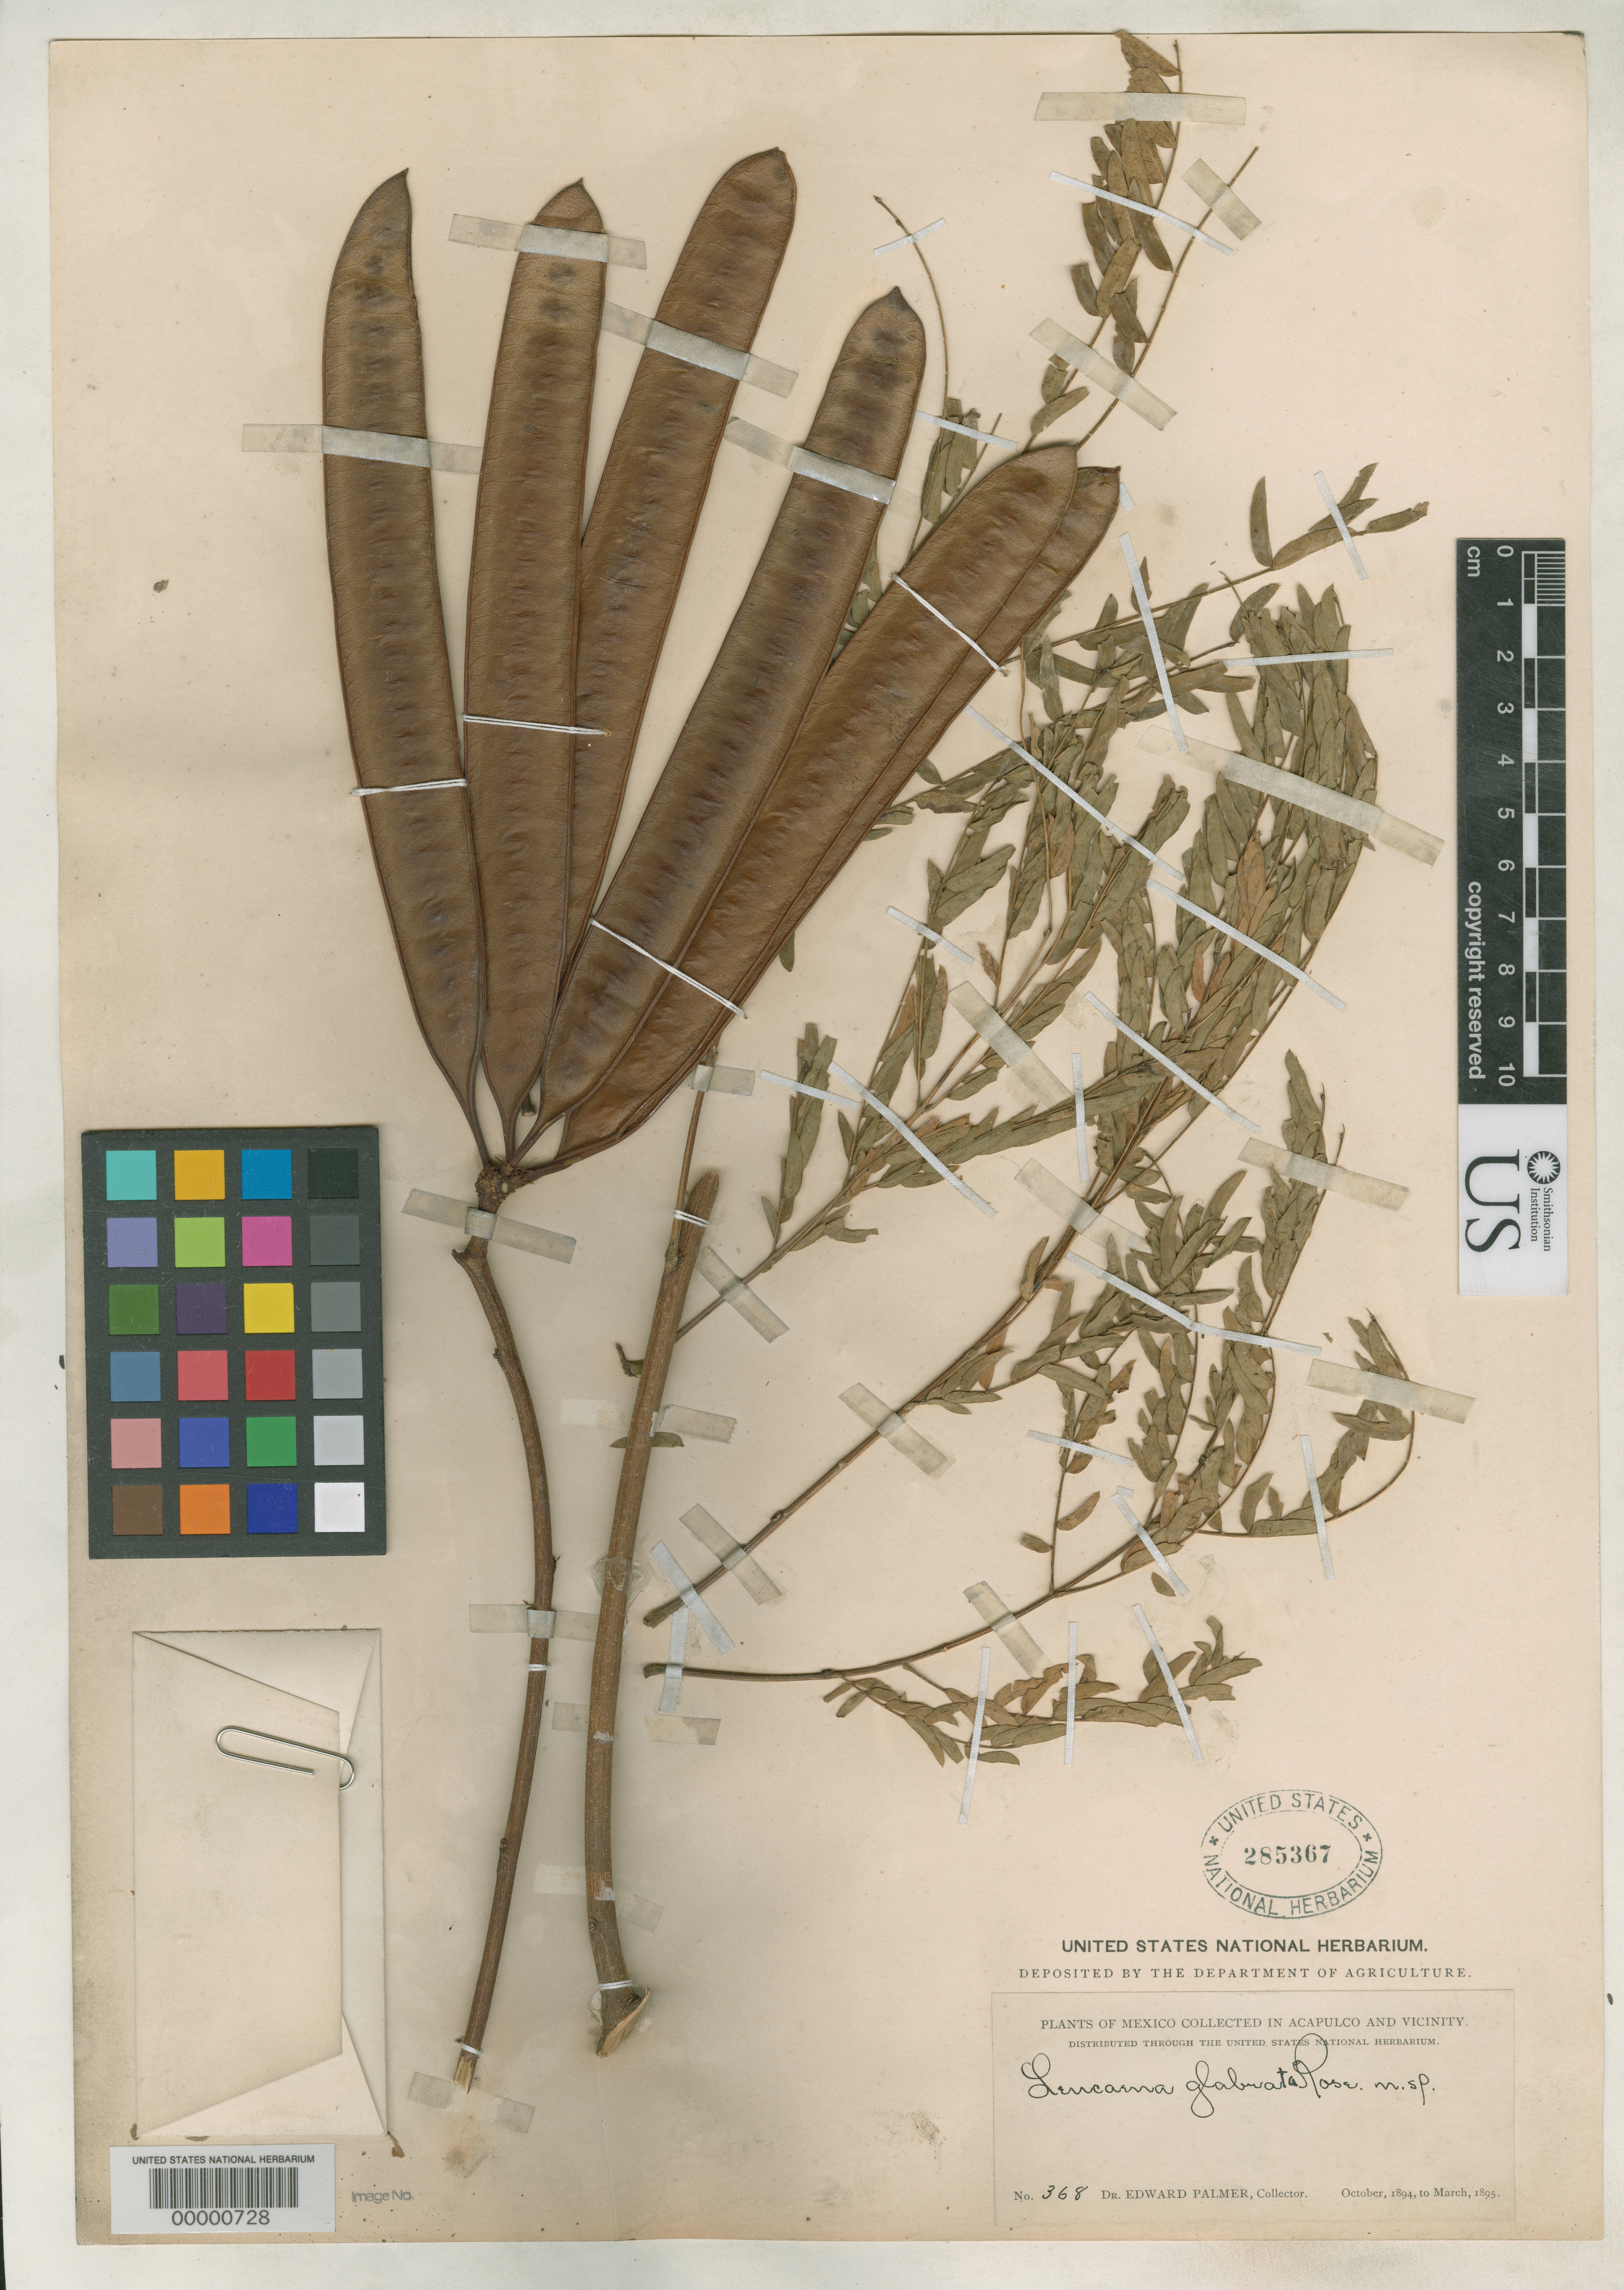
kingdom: Plantae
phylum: Tracheophyta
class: Magnoliopsida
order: Fabales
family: Fabaceae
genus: Leucaena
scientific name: Leucaena glabrata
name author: Rose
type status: Type Collection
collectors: E. Palmer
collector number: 368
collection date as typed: Oct 1894 to -- Mar 1895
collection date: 1894-10/1895-03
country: Mexico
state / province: Guerrero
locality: Acapulco and vicinity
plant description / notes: Zarate (1987, Phytologia 63: 305) & Hughes (1998, Syst. Bot. Monogr. 55: 114) cite "holotype" at US, but we have 2 original sheets (USNH 285367, 285368), bearing identical labels but possibly collected on 2 separate dates; neither sheet has been annotated by either author as "holotype" or "type" (or in any other way). Protologue describes both flowers & fruit, cites collection date as February 1895 (which appears on neither US specimen; labels printed with range of dates, Oct. 1894 to March 1895). This sheet in fruit.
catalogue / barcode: US 285367